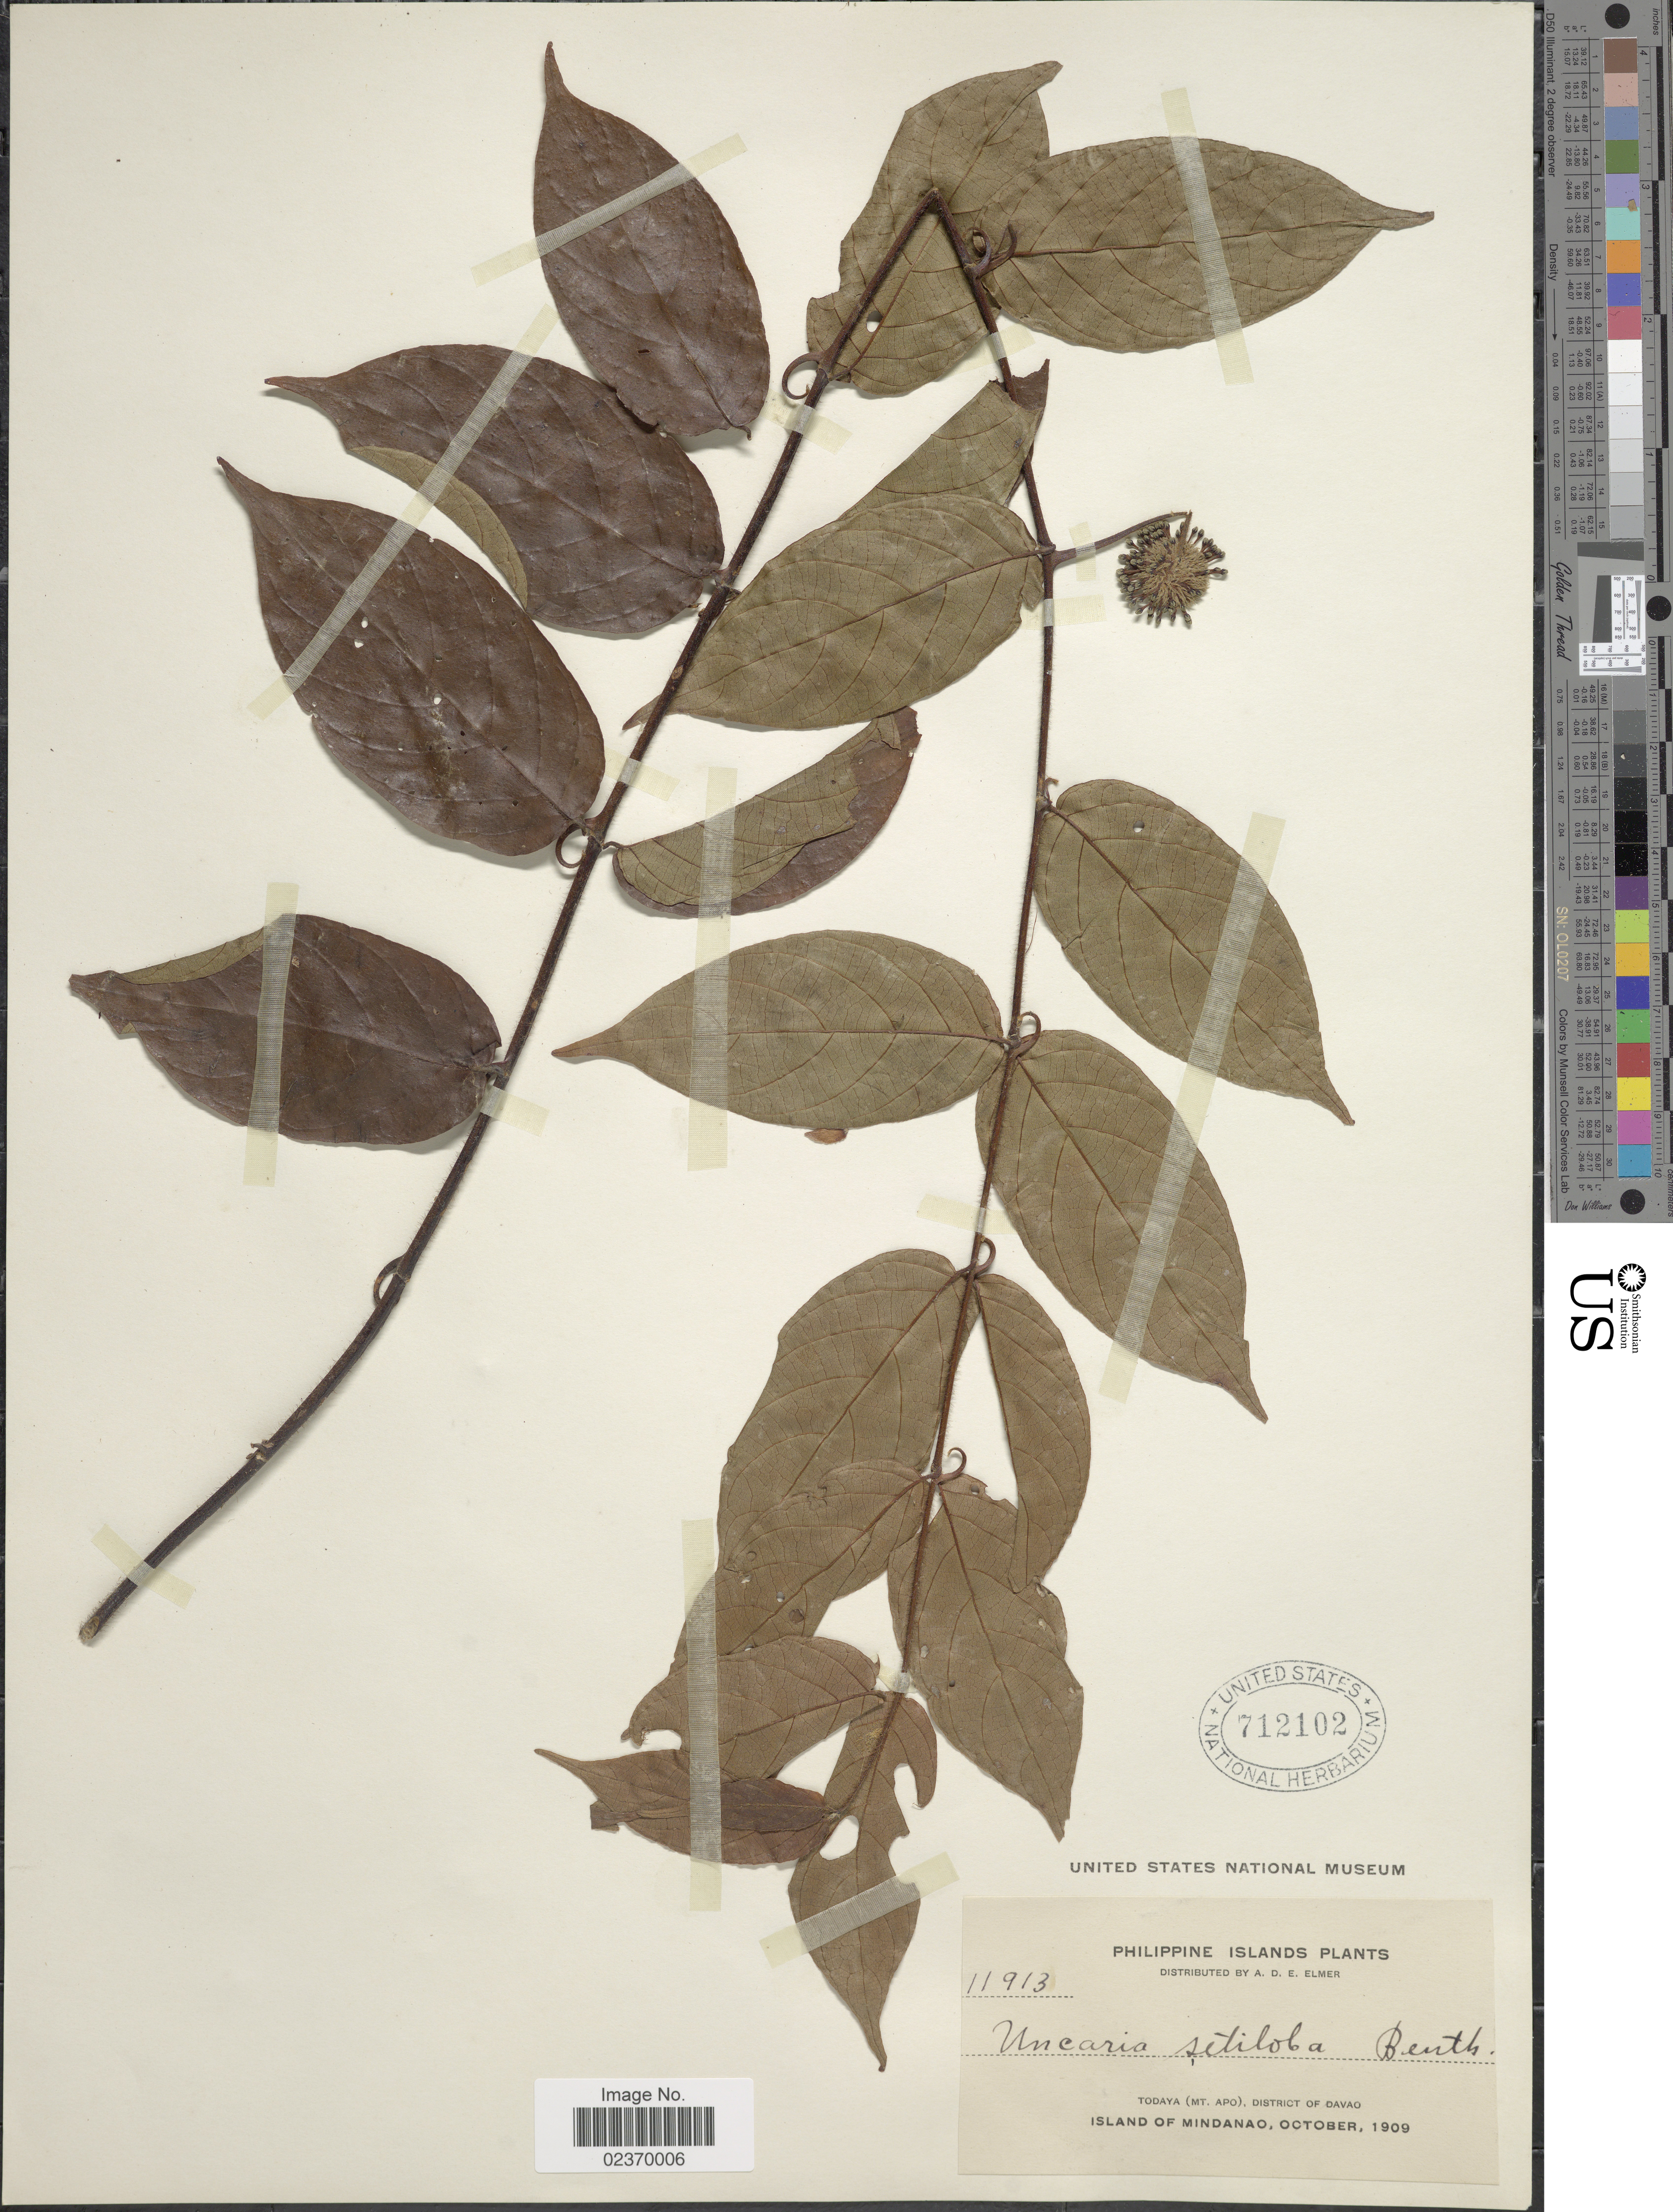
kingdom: Plantae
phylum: Tracheophyta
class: Magnoliopsida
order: Gentianales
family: Rubiaceae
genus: Uncaria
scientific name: Uncaria setiloba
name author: Benth.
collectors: A. D. E. Elmer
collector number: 11913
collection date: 1909-10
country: Philippines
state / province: Davao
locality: Philippine Islands, Todaya (Mt Apo), District of Davao, Island of Mindanao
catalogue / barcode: US 712102